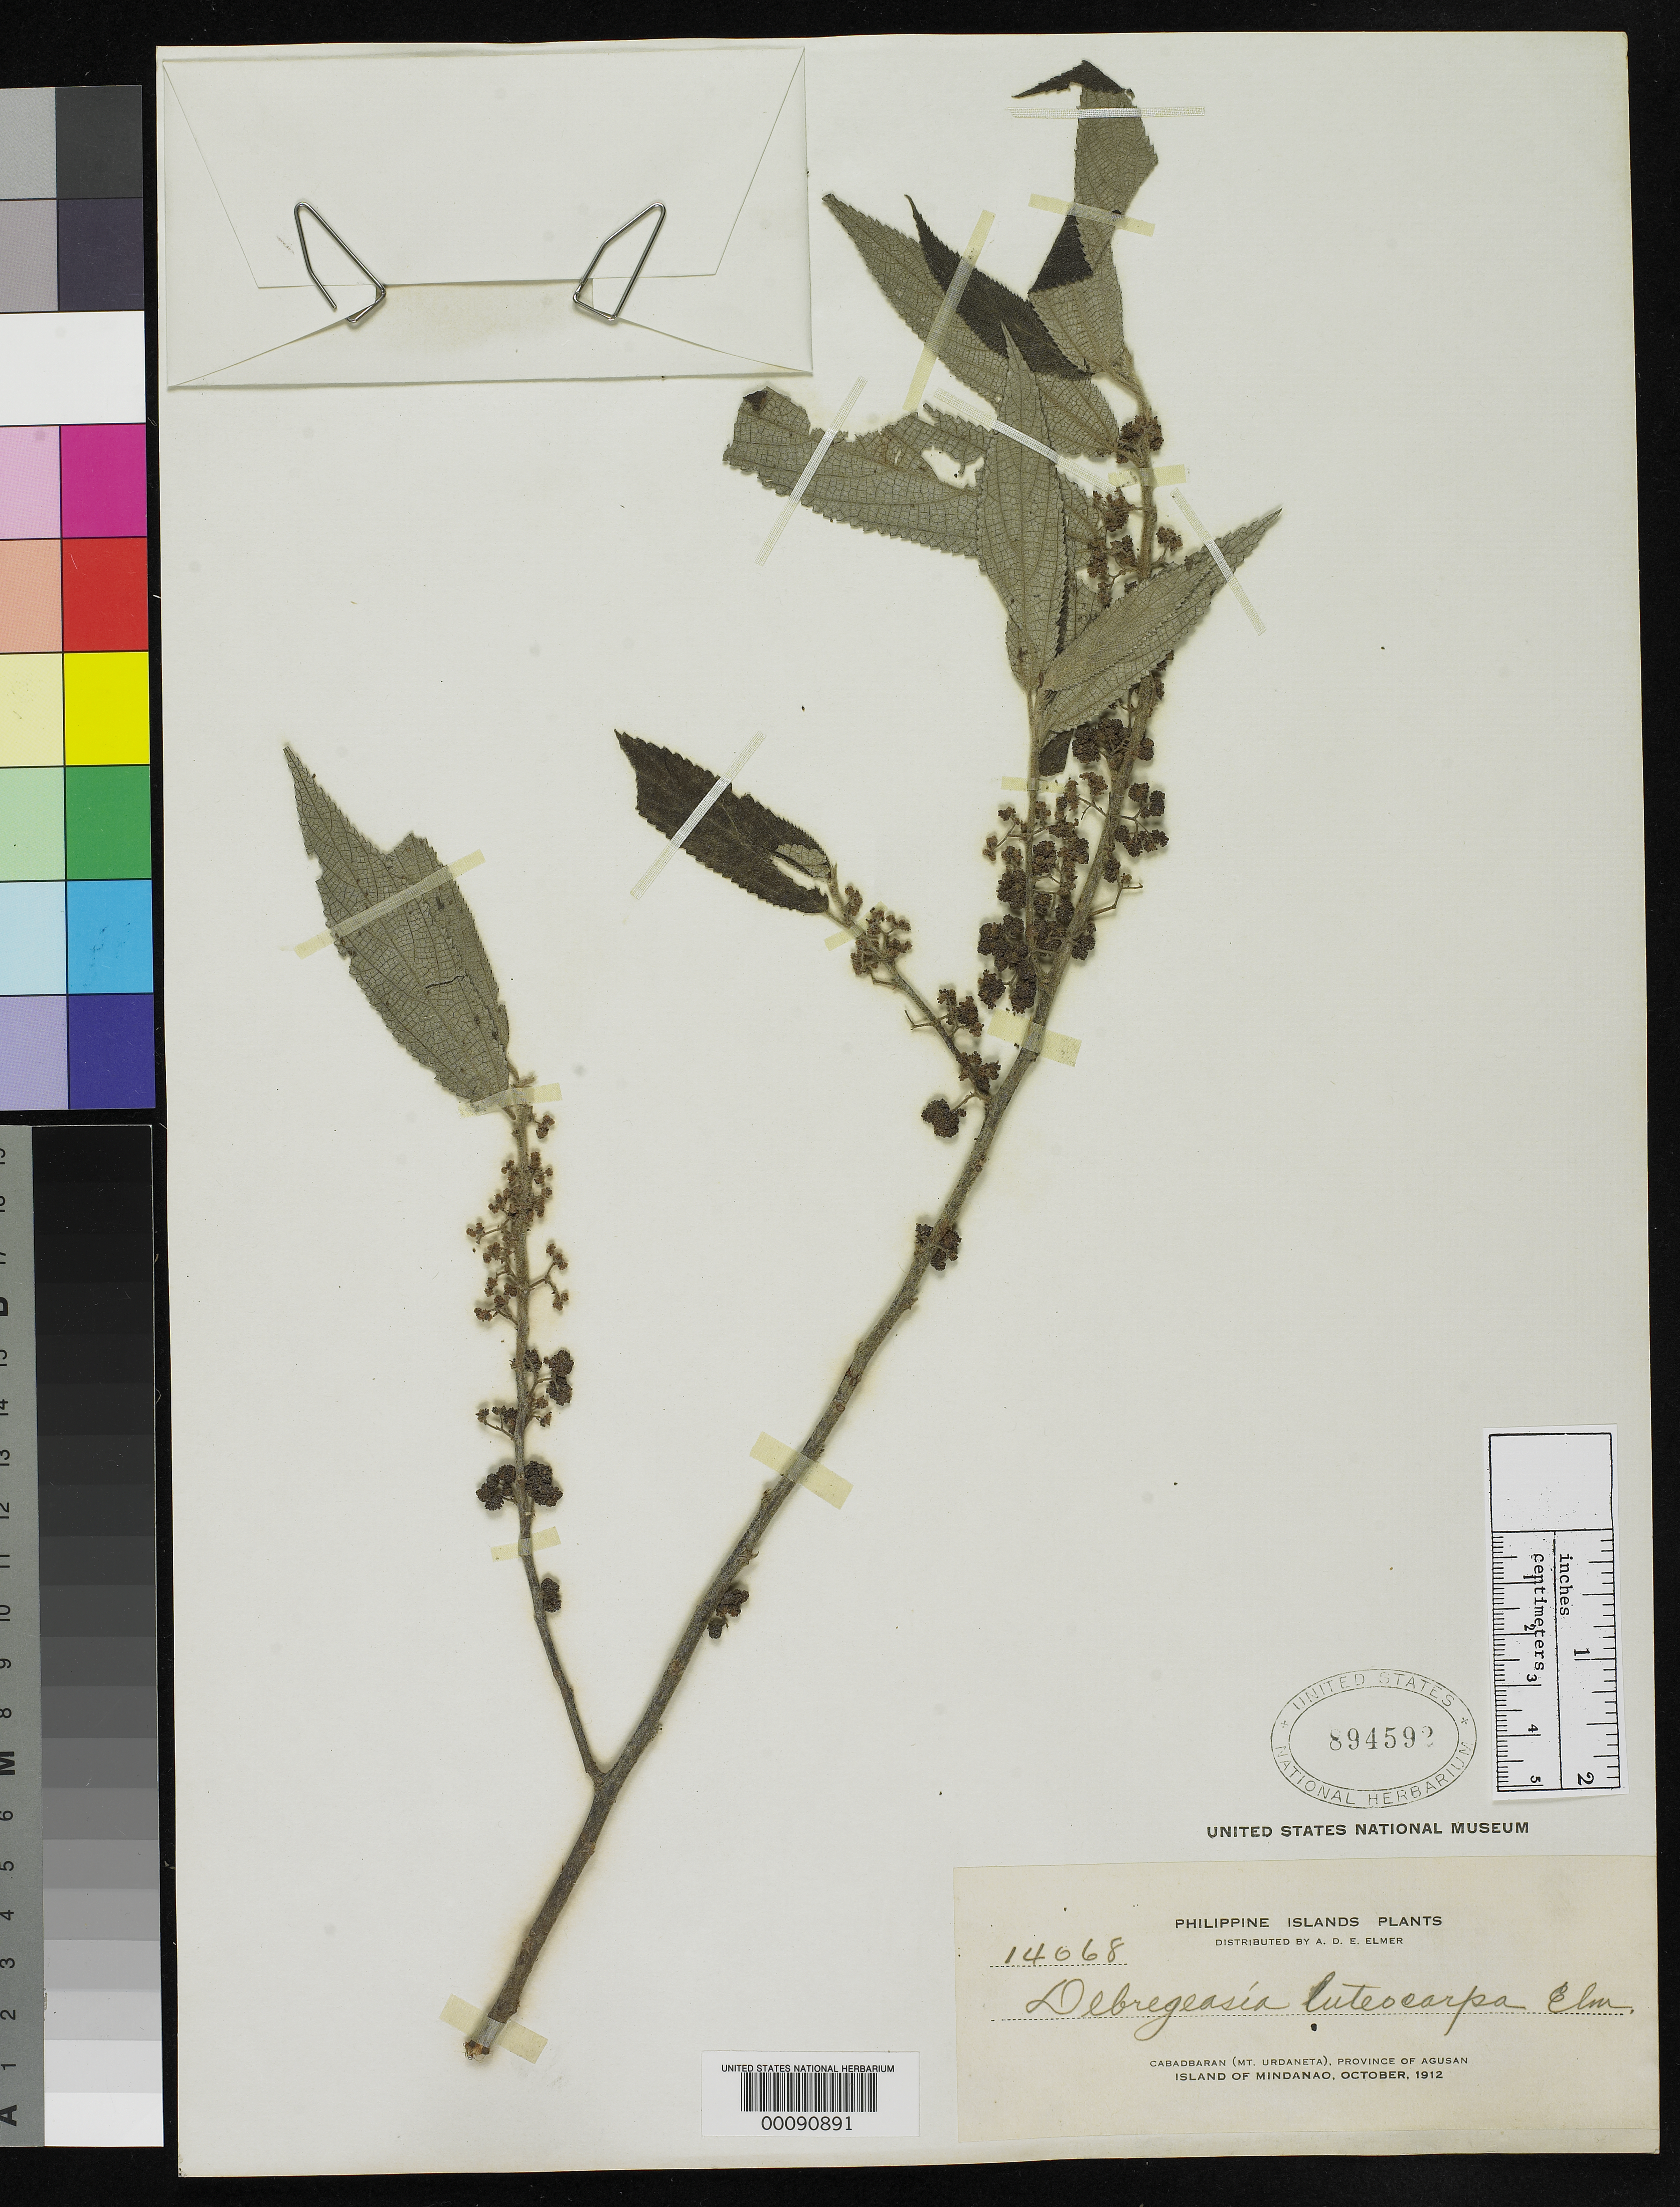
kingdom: Plantae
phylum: Tracheophyta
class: Magnoliopsida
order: Rosales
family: Urticaceae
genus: Debregeasia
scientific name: Debregeasia luteocarpa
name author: Elmer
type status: Isotype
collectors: A. D. E. Elmer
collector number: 14068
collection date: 1912-10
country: Philippines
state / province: Caraga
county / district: Agusan del Norte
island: Mindanao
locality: Cabadbaran (Mt. Urdaneta), Province of Agusan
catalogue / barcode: US 894592